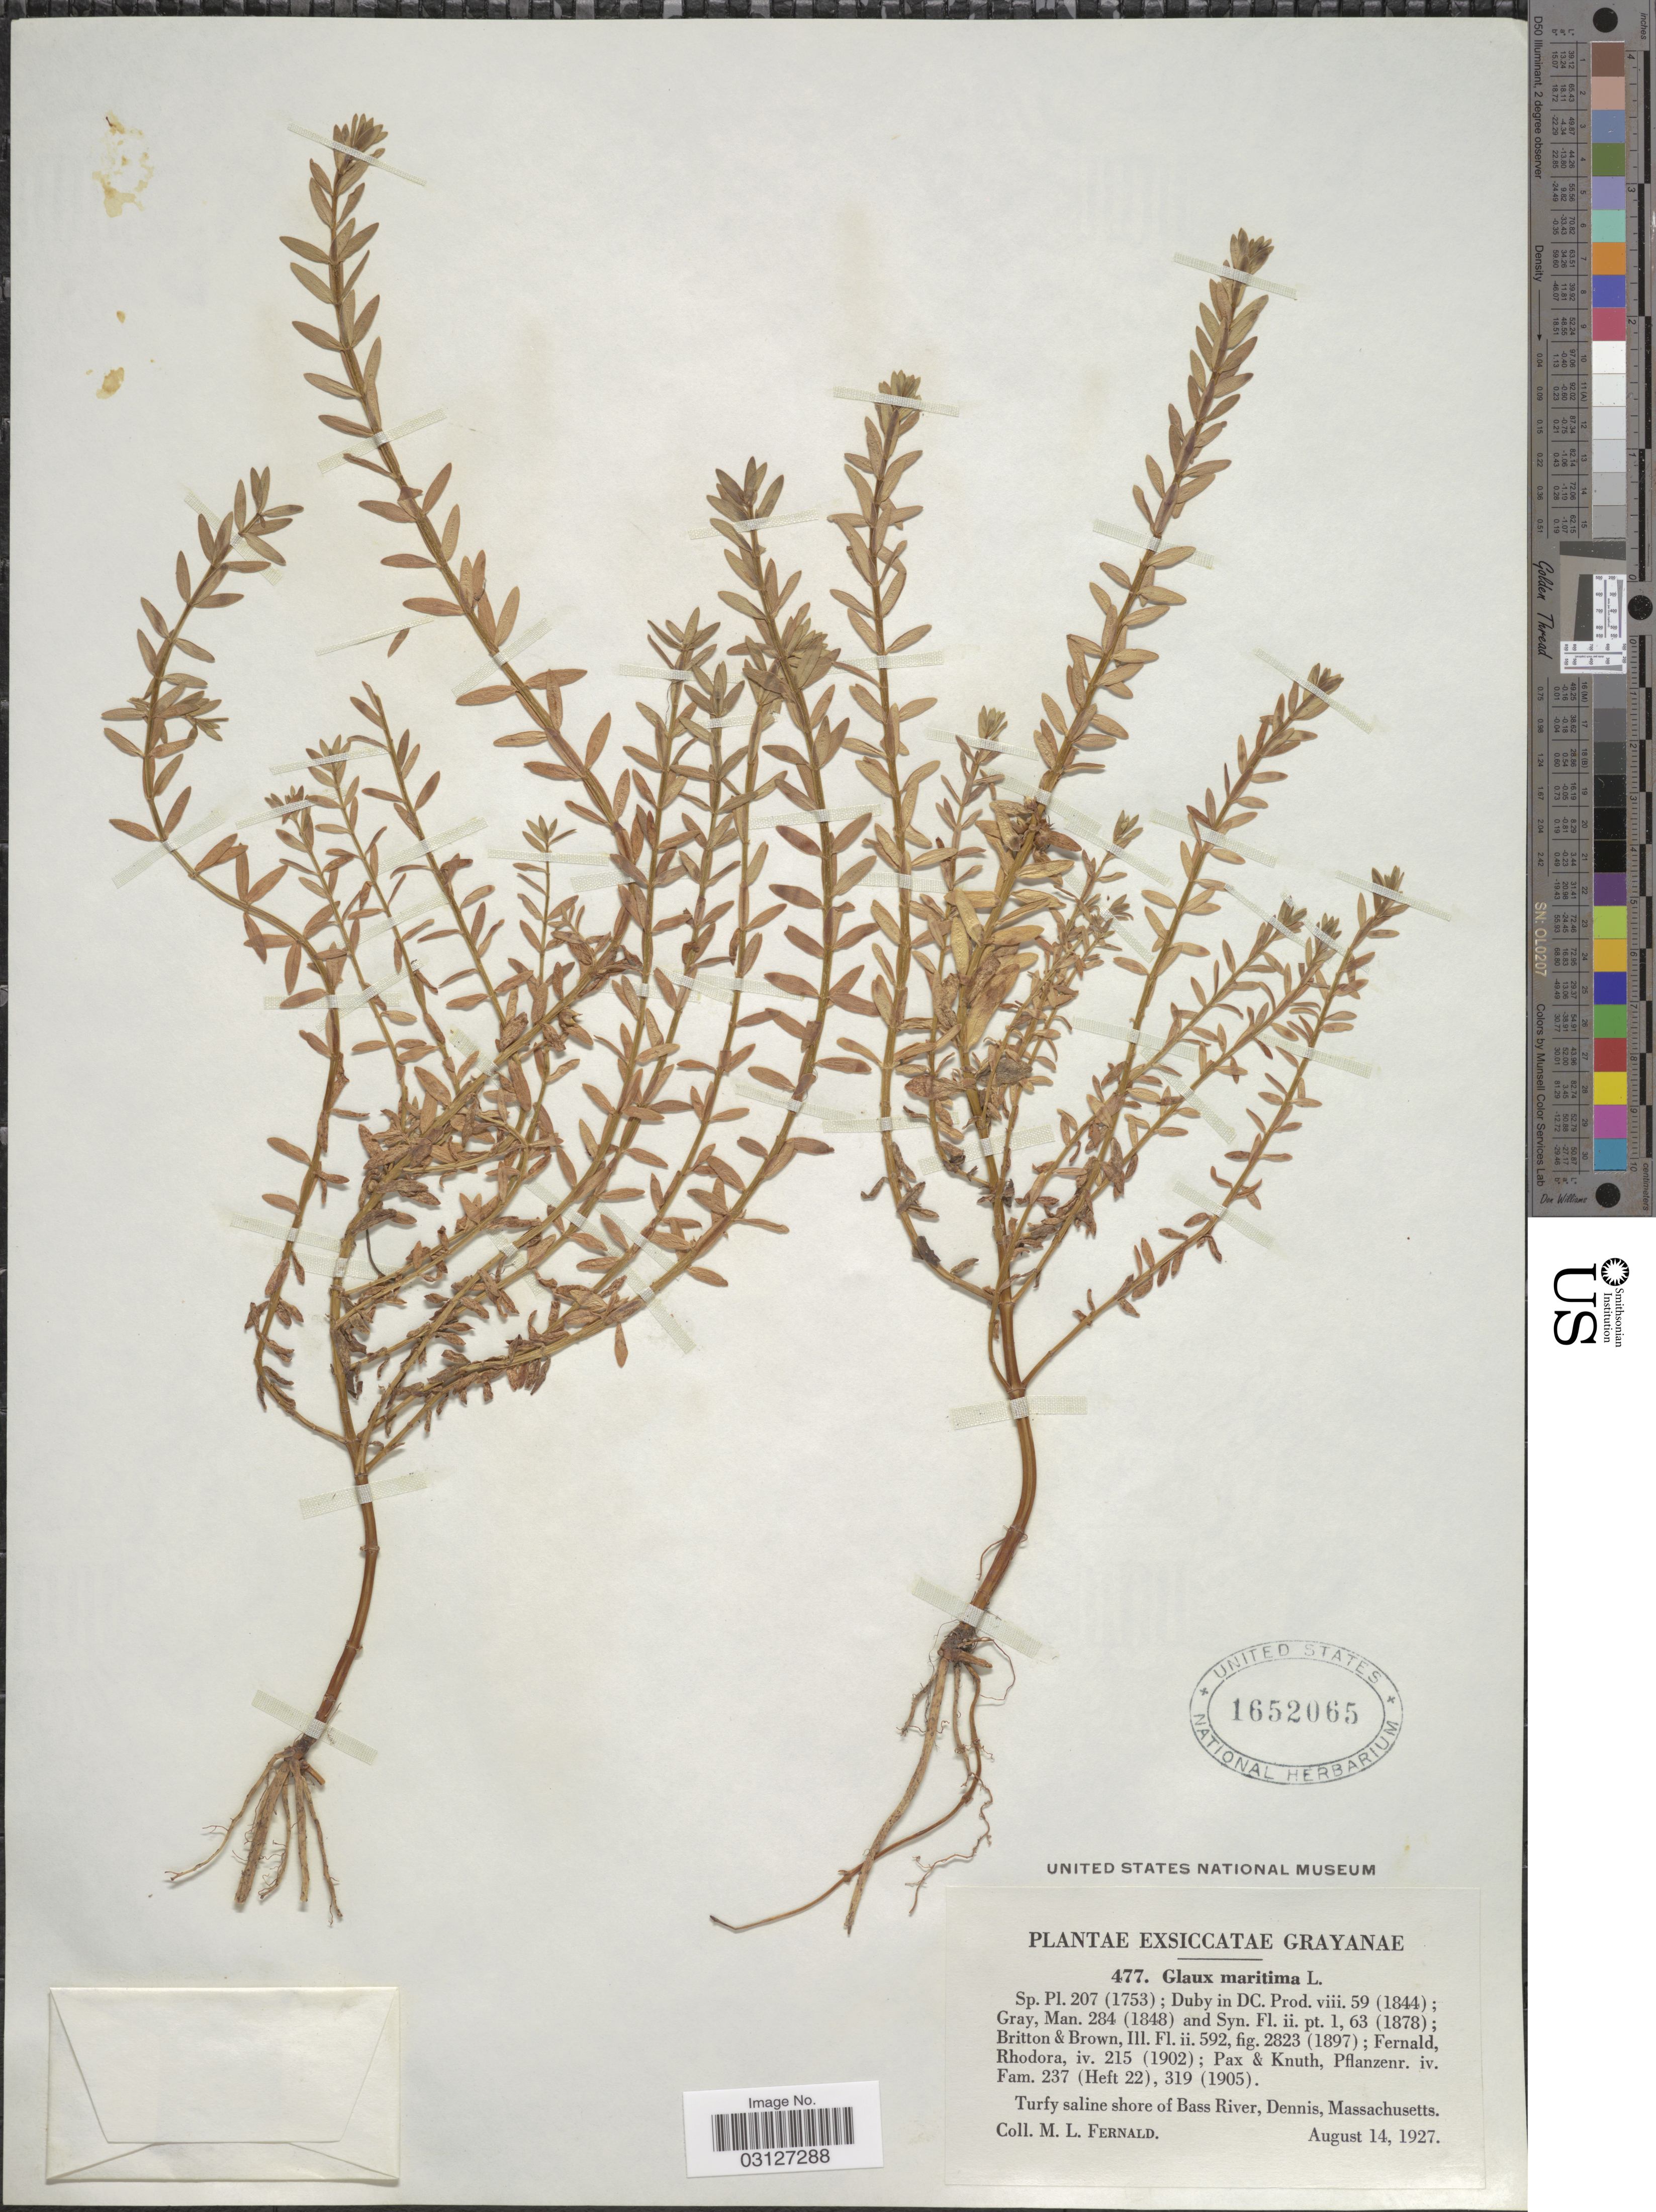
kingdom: Plantae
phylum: Tracheophyta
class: Magnoliopsida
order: Ericales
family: Primulaceae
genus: Glaux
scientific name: Glaux maritima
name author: L.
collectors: M. L. Fernald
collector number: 477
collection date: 1927-08-14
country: United States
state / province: Massachusetts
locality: Turfy saline shore of Bass River, Dennis.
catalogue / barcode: US 1652065